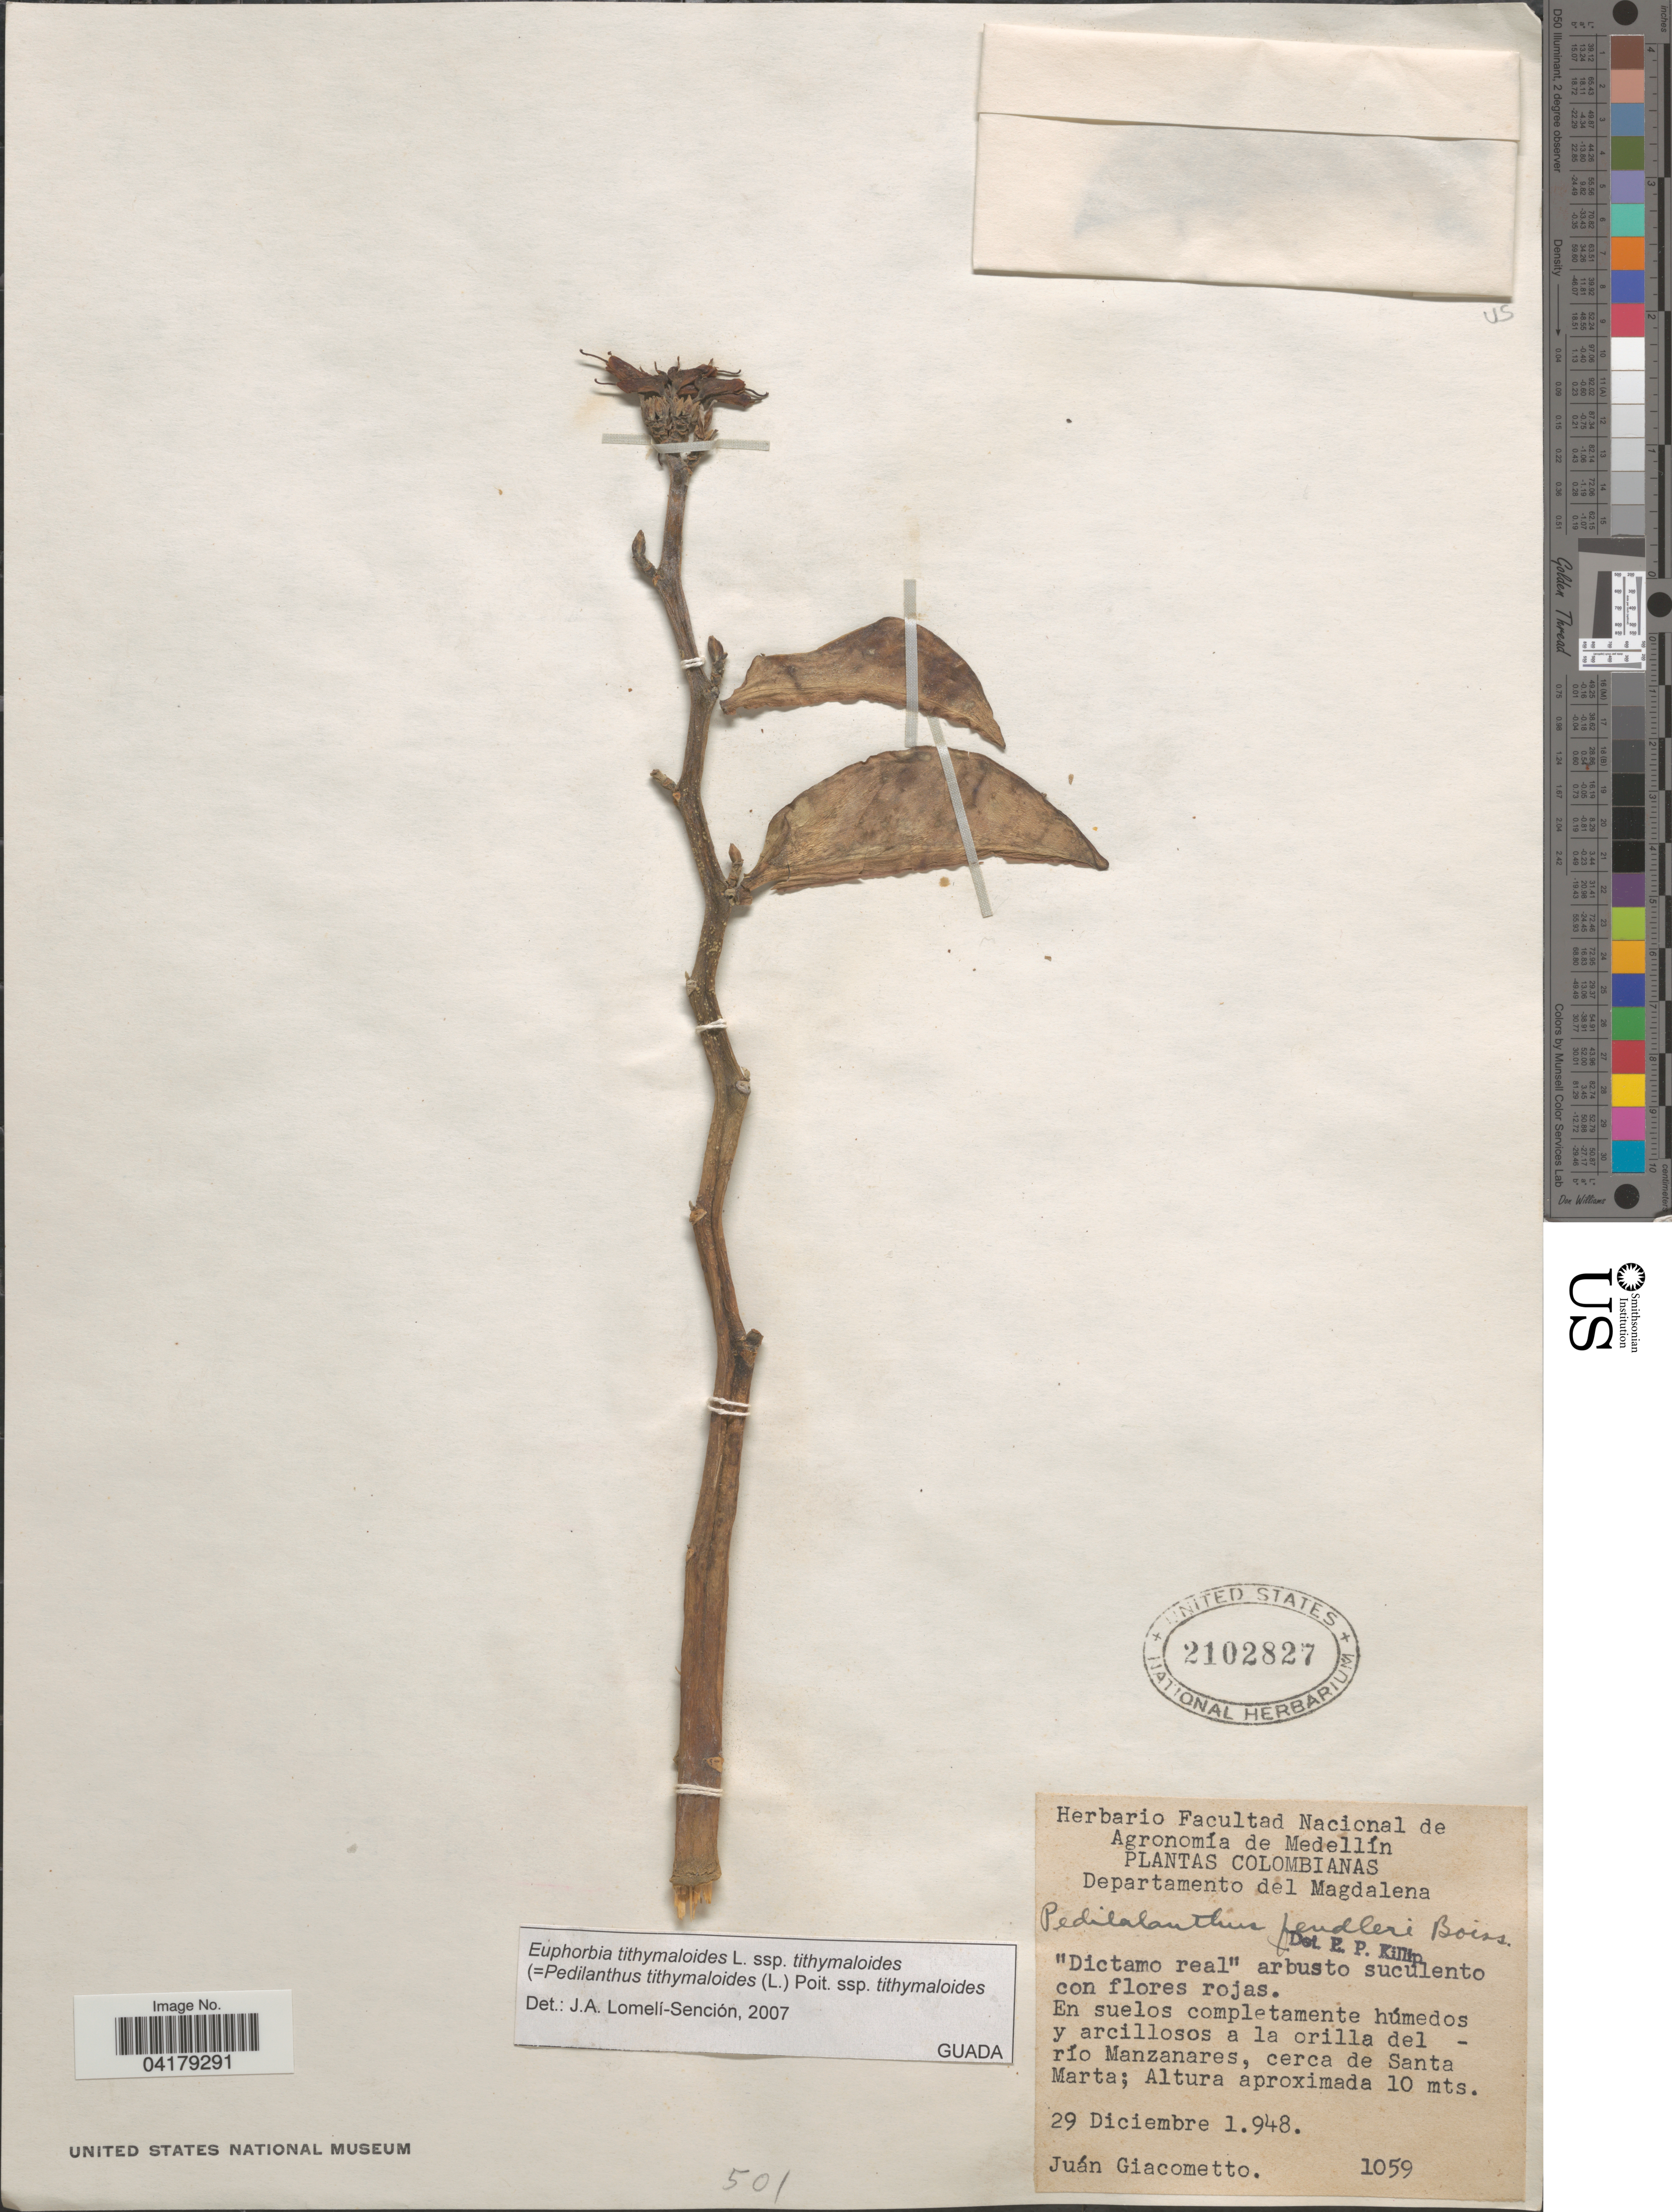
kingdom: Plantae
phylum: Tracheophyta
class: Magnoliopsida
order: Malpighiales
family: Euphorbiaceae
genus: Euphorbia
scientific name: Euphorbia tithymaloides subsp. tithymaloides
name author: L.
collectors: J. Giacometto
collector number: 1059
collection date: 1948-12-29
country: Colombia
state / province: Magdalena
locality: Departamento del Magdalena. En suelos completamente húmedos y arcillosos a la orilla del río Manzanares, cerca de Santa Marta.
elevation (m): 10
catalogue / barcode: US 2102827